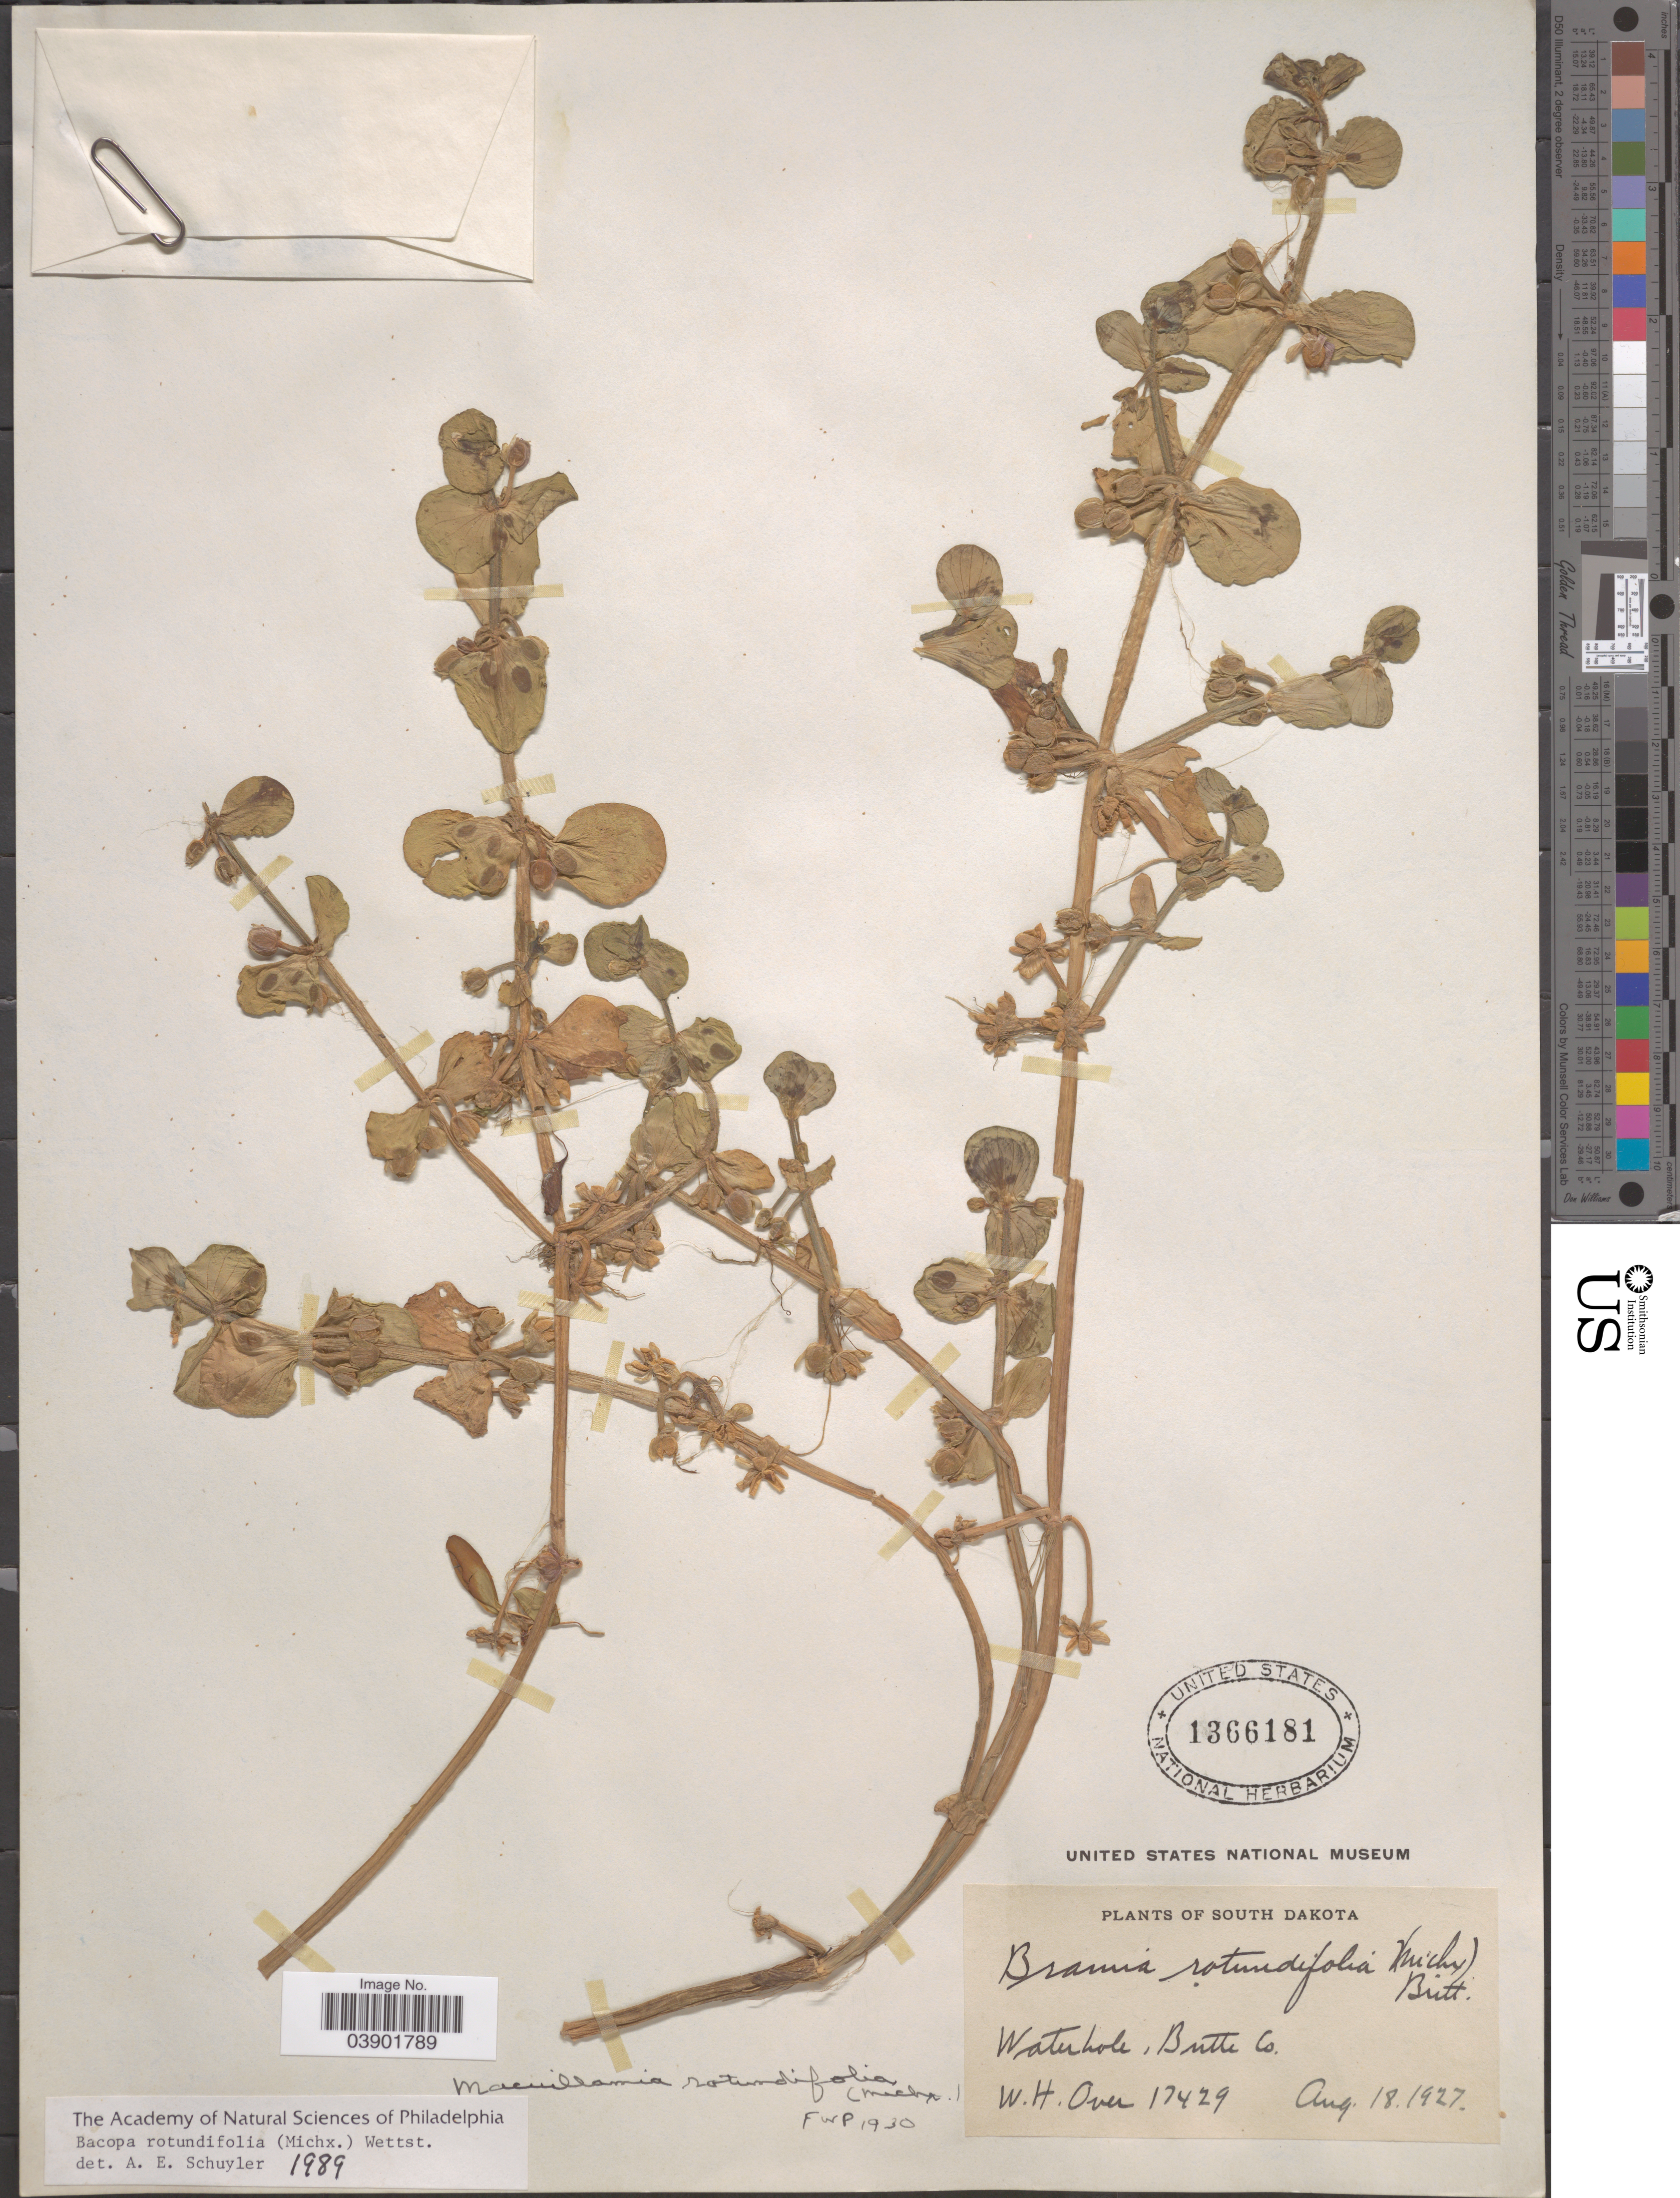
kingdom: Plantae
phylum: Tracheophyta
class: Magnoliopsida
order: Lamiales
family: Plantaginaceae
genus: Bacopa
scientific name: Bacopa rotundifolia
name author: (Michx.) Wettst.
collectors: W. Over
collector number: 17429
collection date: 1927-08-18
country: United States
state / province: South Dakota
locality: Waterhole, Butte Co.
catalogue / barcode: US 1366181